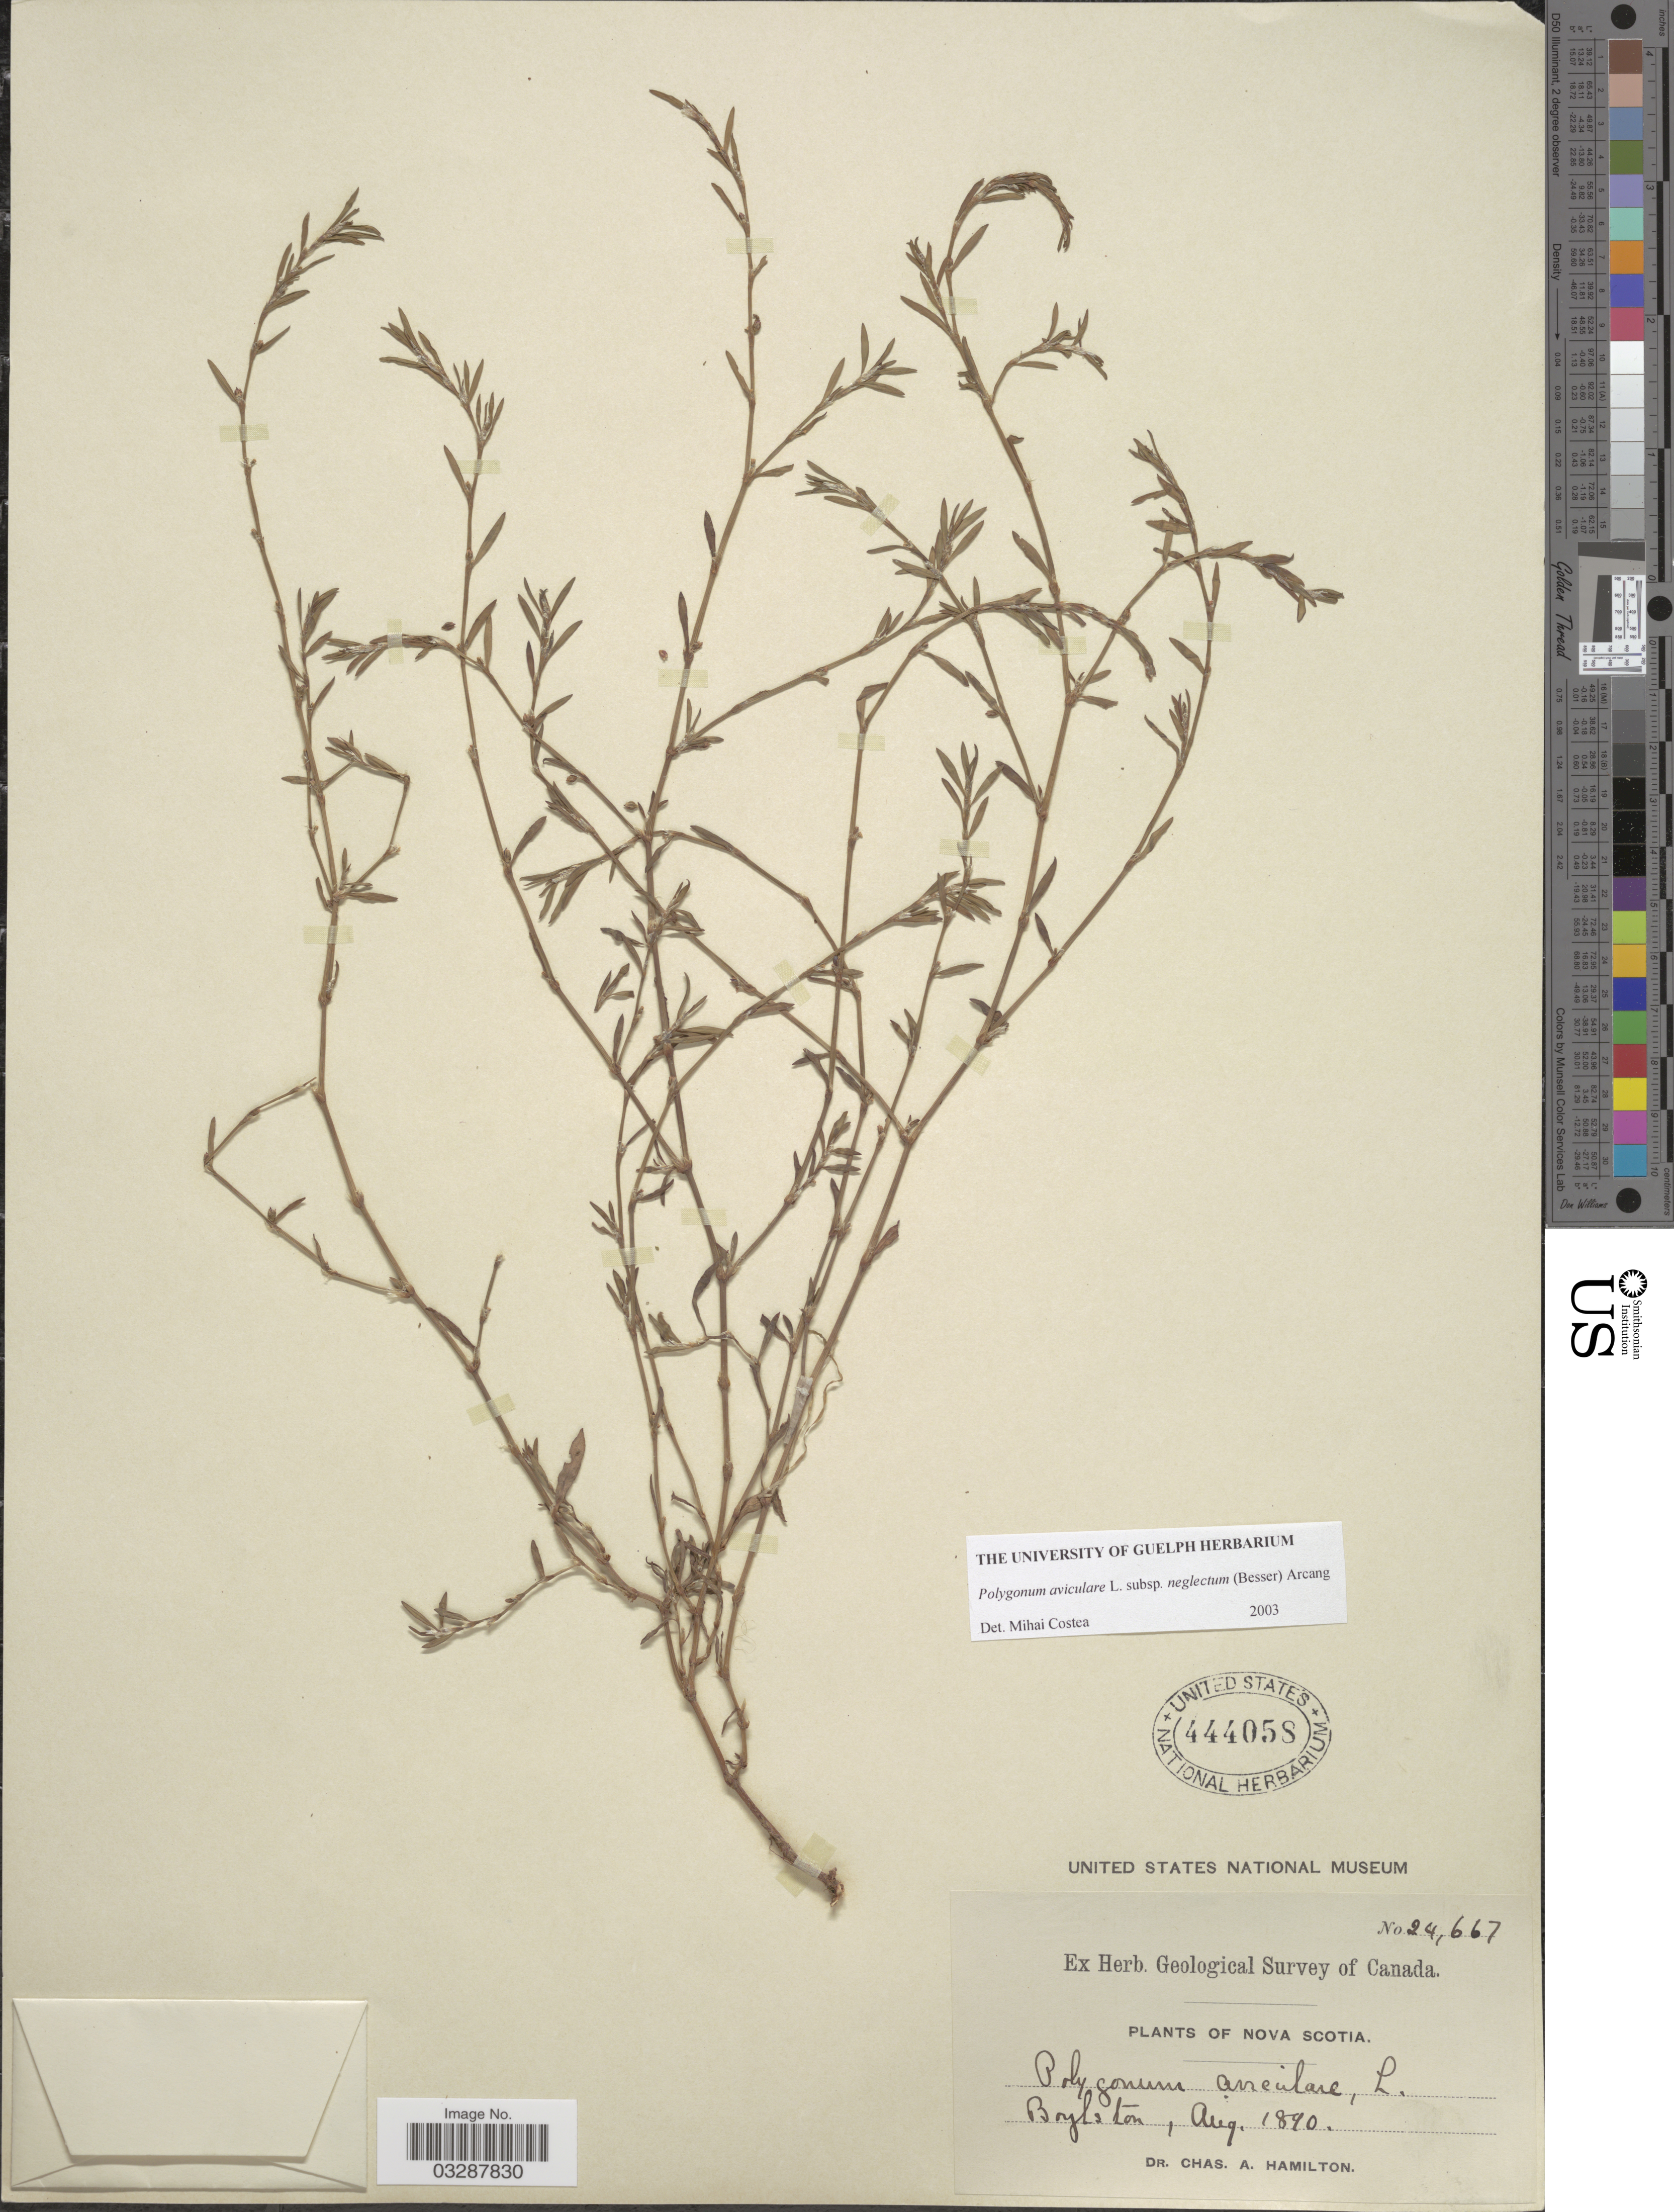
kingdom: Plantae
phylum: Tracheophyta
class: Magnoliopsida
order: Caryophyllales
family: Polygonaceae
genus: Polygonum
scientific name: Polygonum aviculare subsp. neglectum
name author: (Besser) Arcang.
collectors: C. A. Hamilton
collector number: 24667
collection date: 1890-08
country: Canada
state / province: Nova Scotia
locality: Boylston.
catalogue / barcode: US 444058